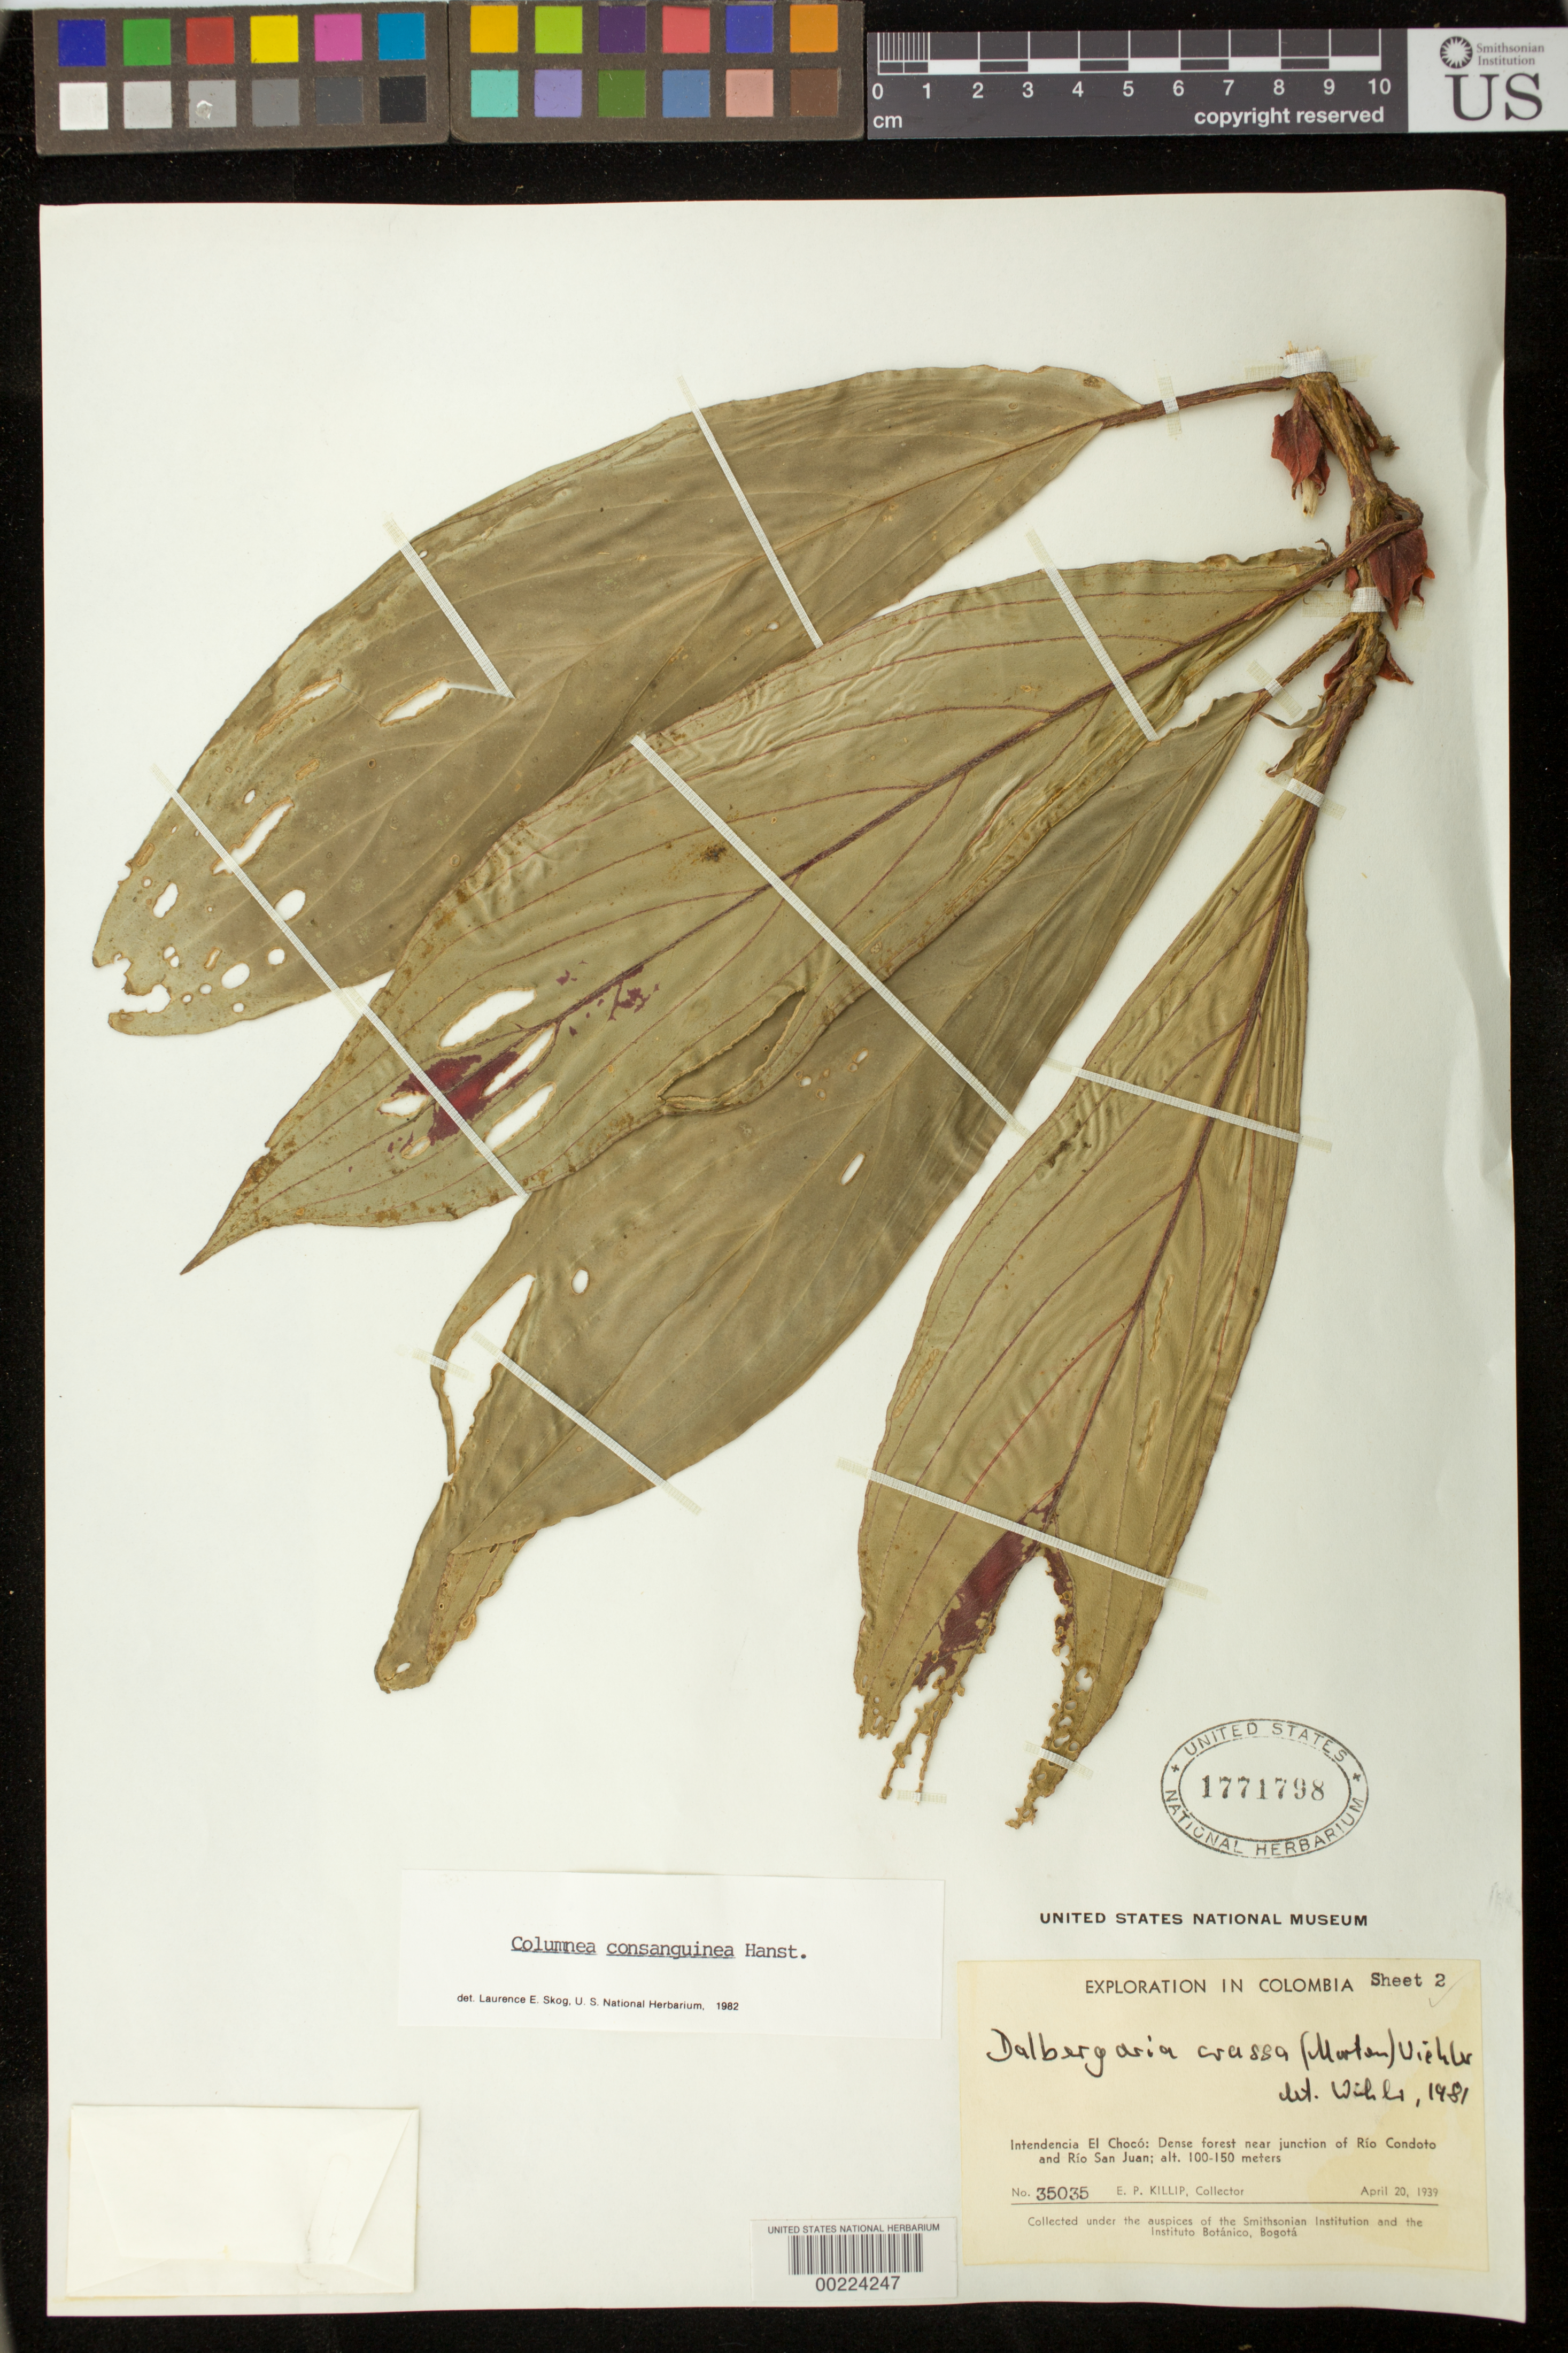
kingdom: Plantae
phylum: Tracheophyta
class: Magnoliopsida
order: Lamiales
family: Gesneriaceae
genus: Columnea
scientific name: Columnea consanguinea Hanst. var. consanguinea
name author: (Hanst.) Hanst.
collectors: E. P. Killip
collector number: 35035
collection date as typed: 20 Apr 1939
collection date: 1939-04-20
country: Colombia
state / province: Chocó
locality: Near junction of Rio Condoto and Rio San Juan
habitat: Dense forest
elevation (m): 100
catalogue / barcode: US 1771798